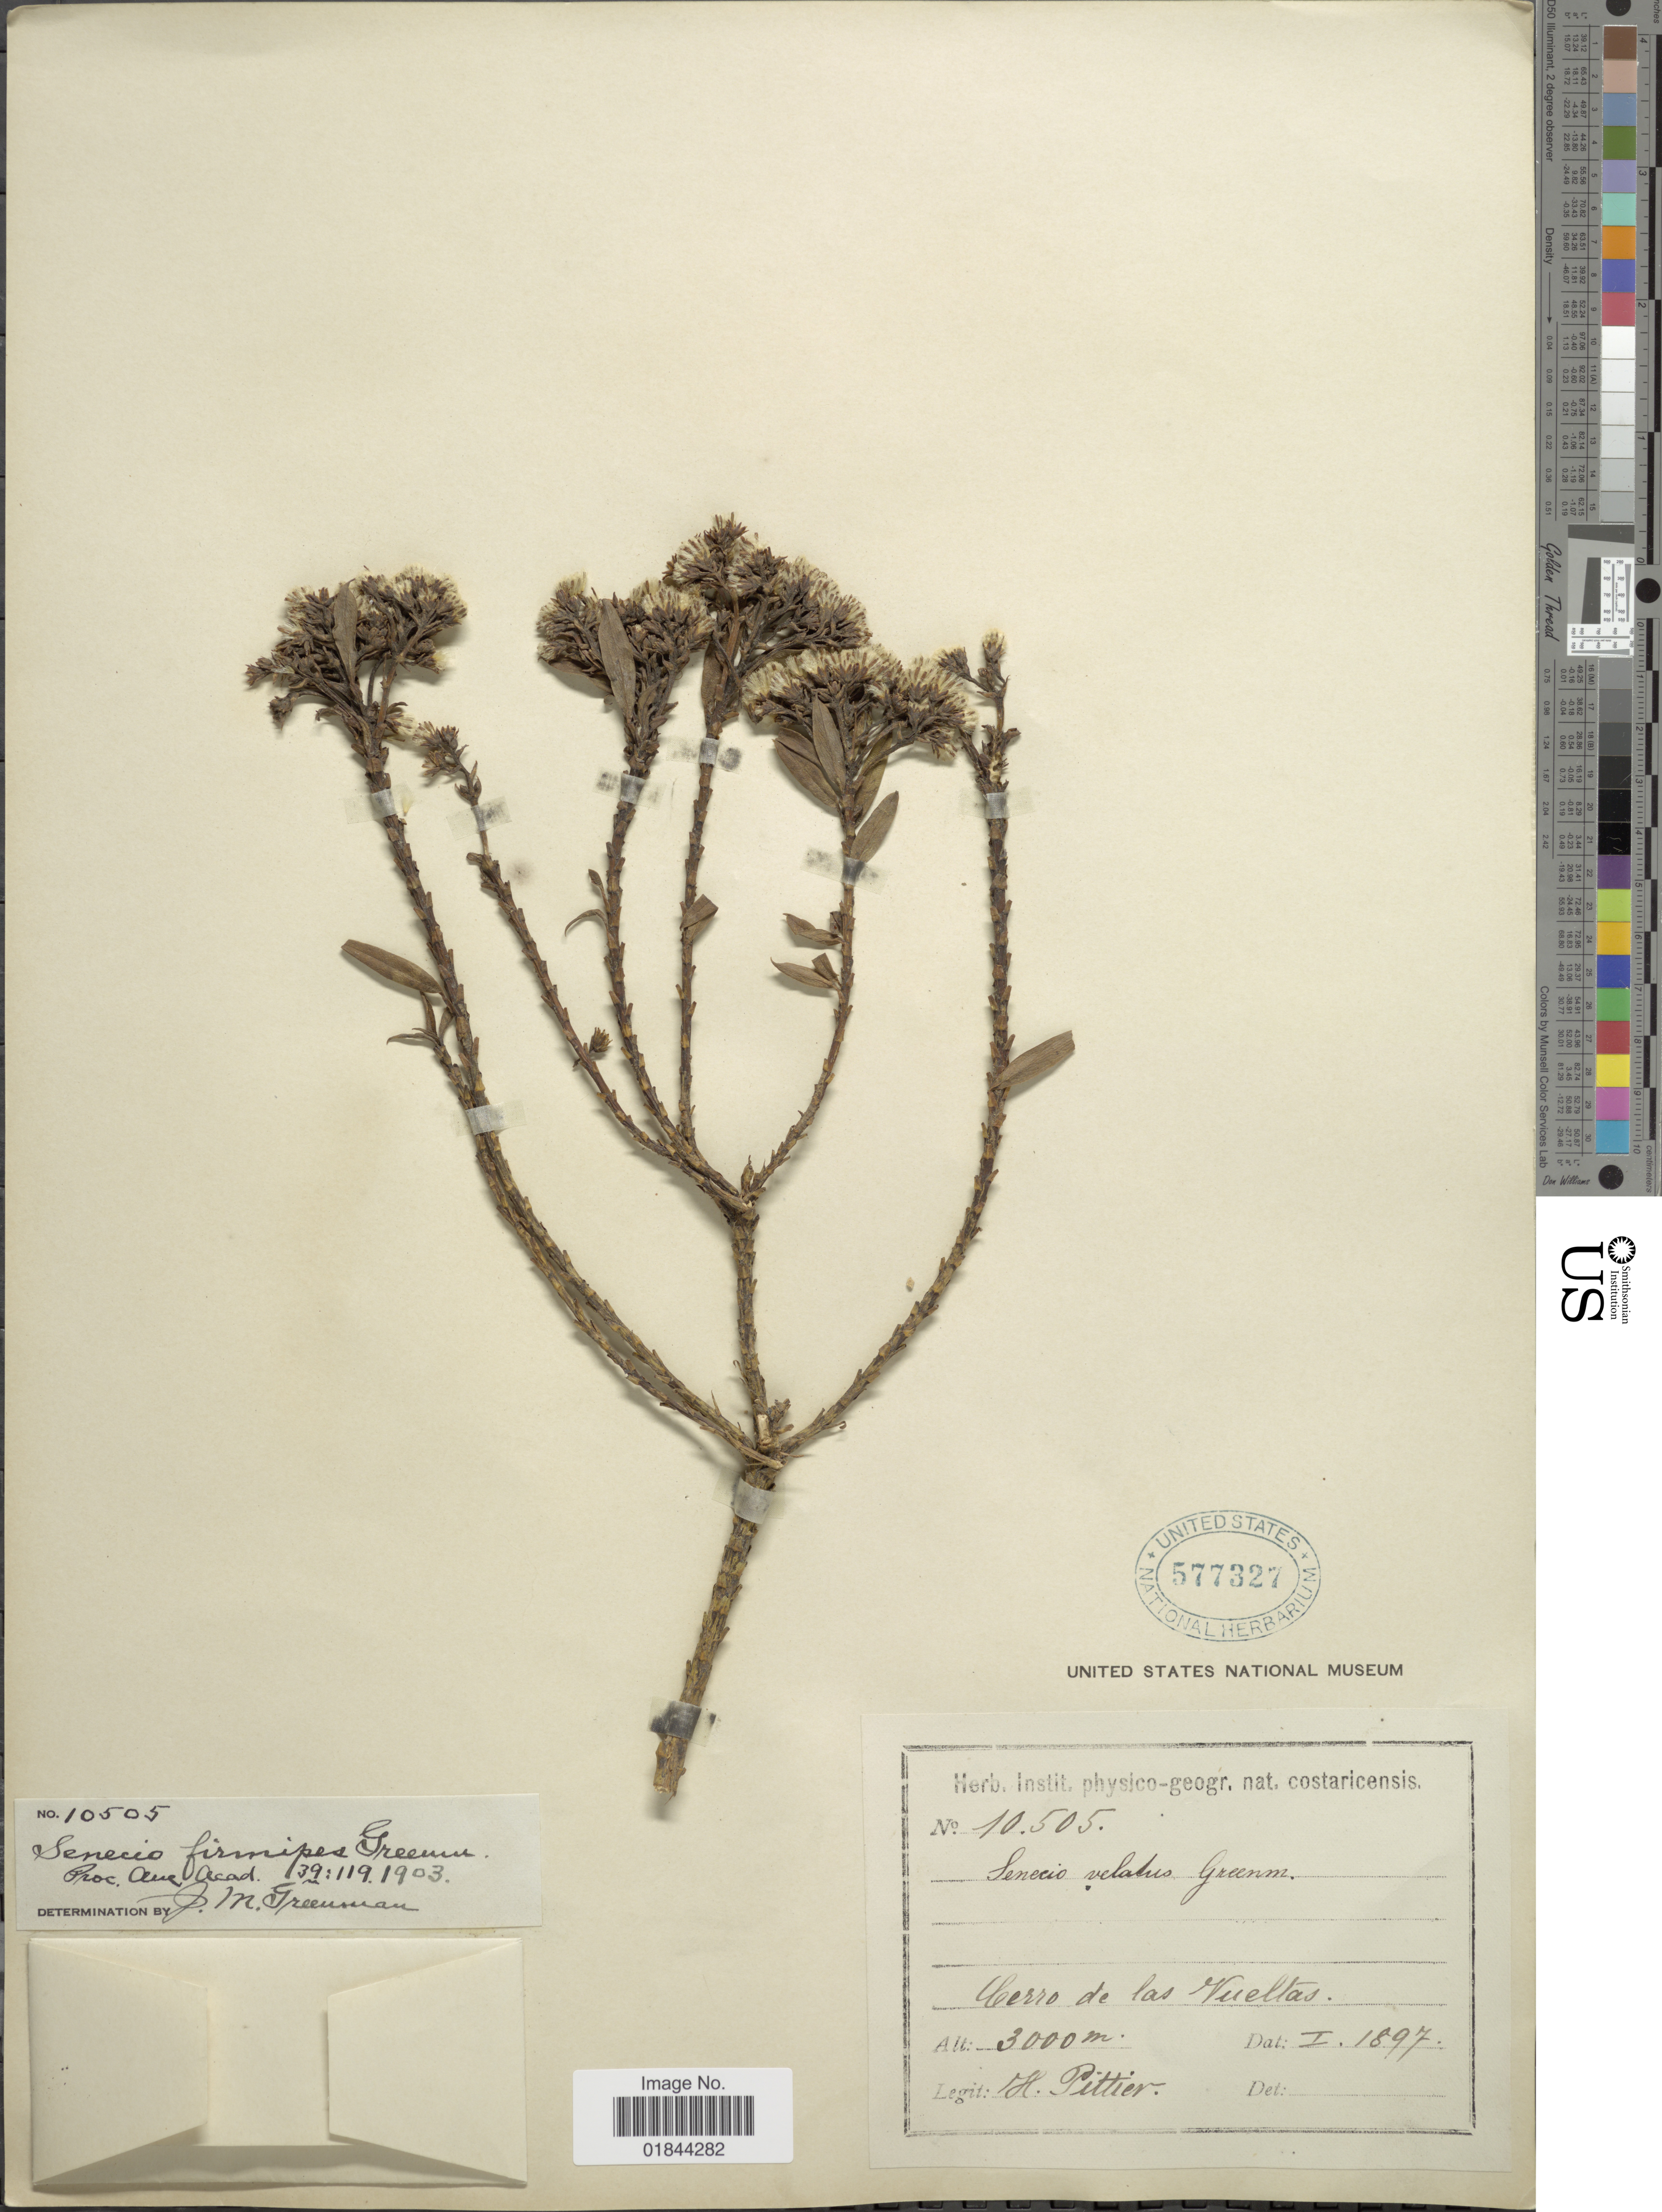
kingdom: Plantae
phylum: Tracheophyta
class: Magnoliopsida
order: Asterales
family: Asteraceae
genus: Pentacalia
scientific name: Pentacalia firmipes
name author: (Greenm.) Cuatrec.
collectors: H. F. Pittier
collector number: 10505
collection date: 1897-01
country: Costa Rica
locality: Cerro de las Vueltas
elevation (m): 3000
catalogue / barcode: US 577327